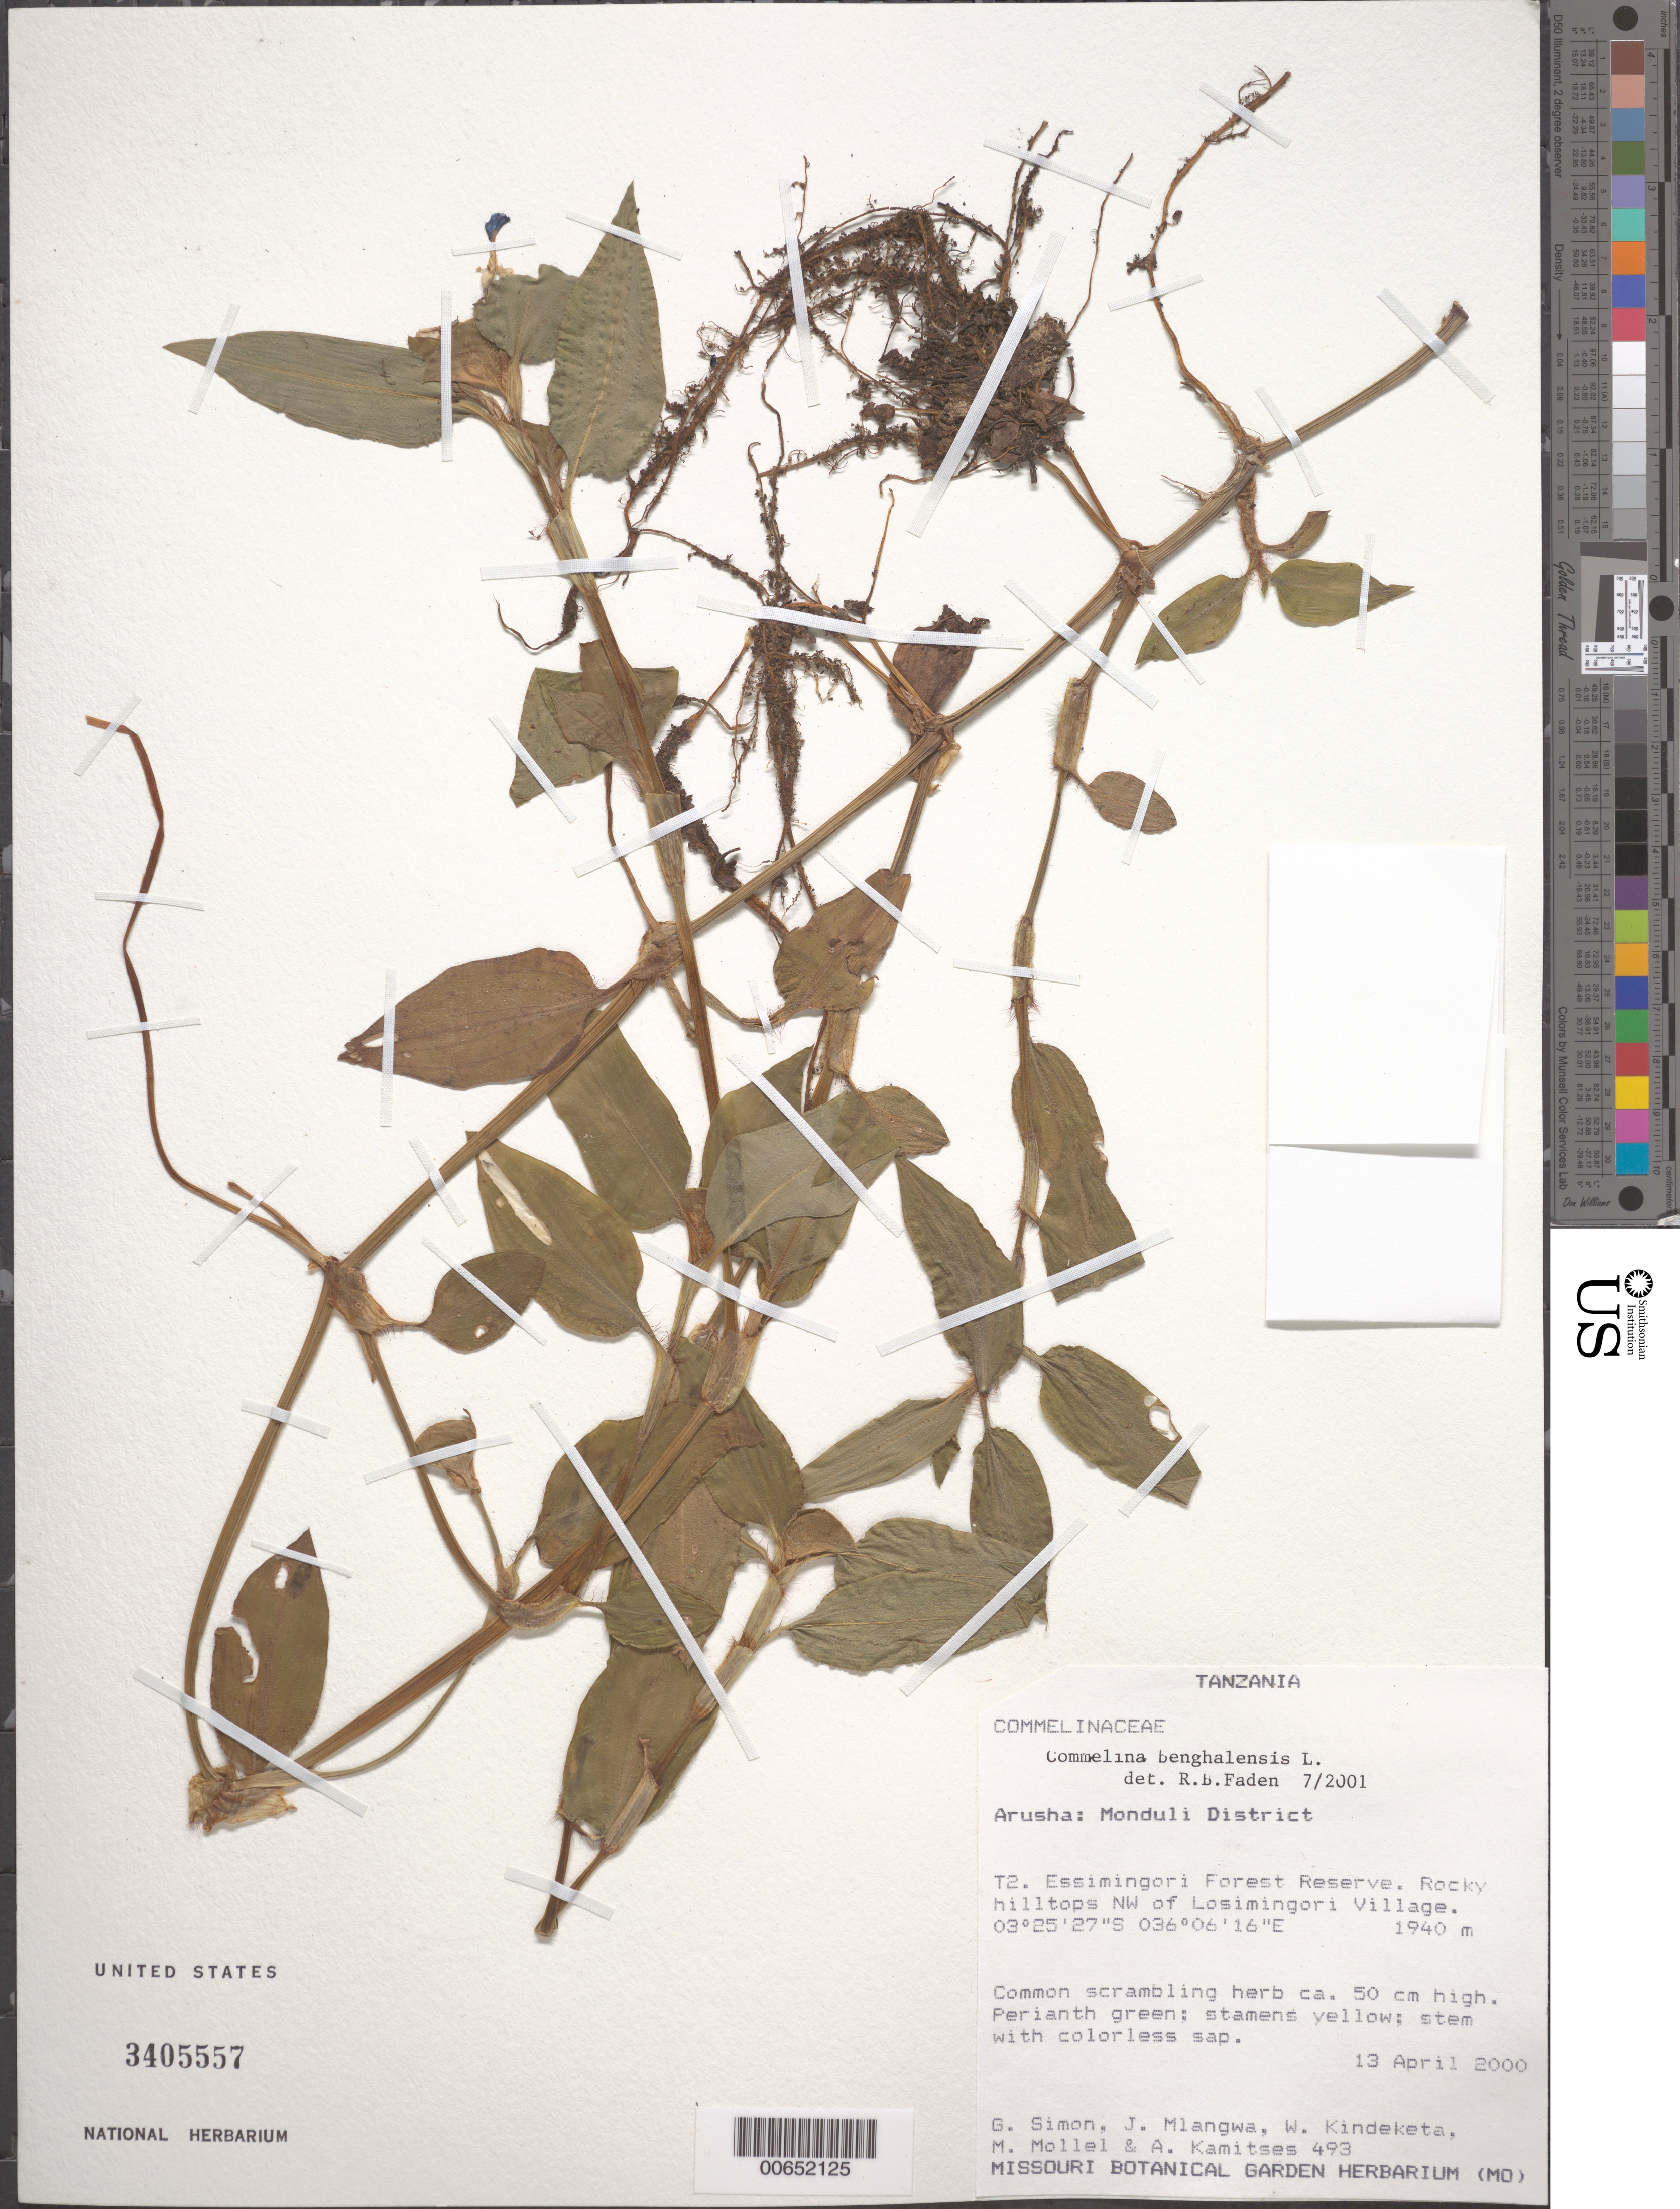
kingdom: Plantae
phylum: Tracheophyta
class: Liliopsida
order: Commelinales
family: Commelinaceae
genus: Commelina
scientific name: Commelina benghalensis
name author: L.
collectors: G. Simon, J. Mlangwa, M. Mollel, W. Kindeketa & A. Kamitses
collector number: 493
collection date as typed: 13 04 2000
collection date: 2000-04-13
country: Tanzania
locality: Arusha, monduli dist., t2, essiminigori forest reserve, nw losomingori village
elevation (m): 1940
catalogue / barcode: US 3405557